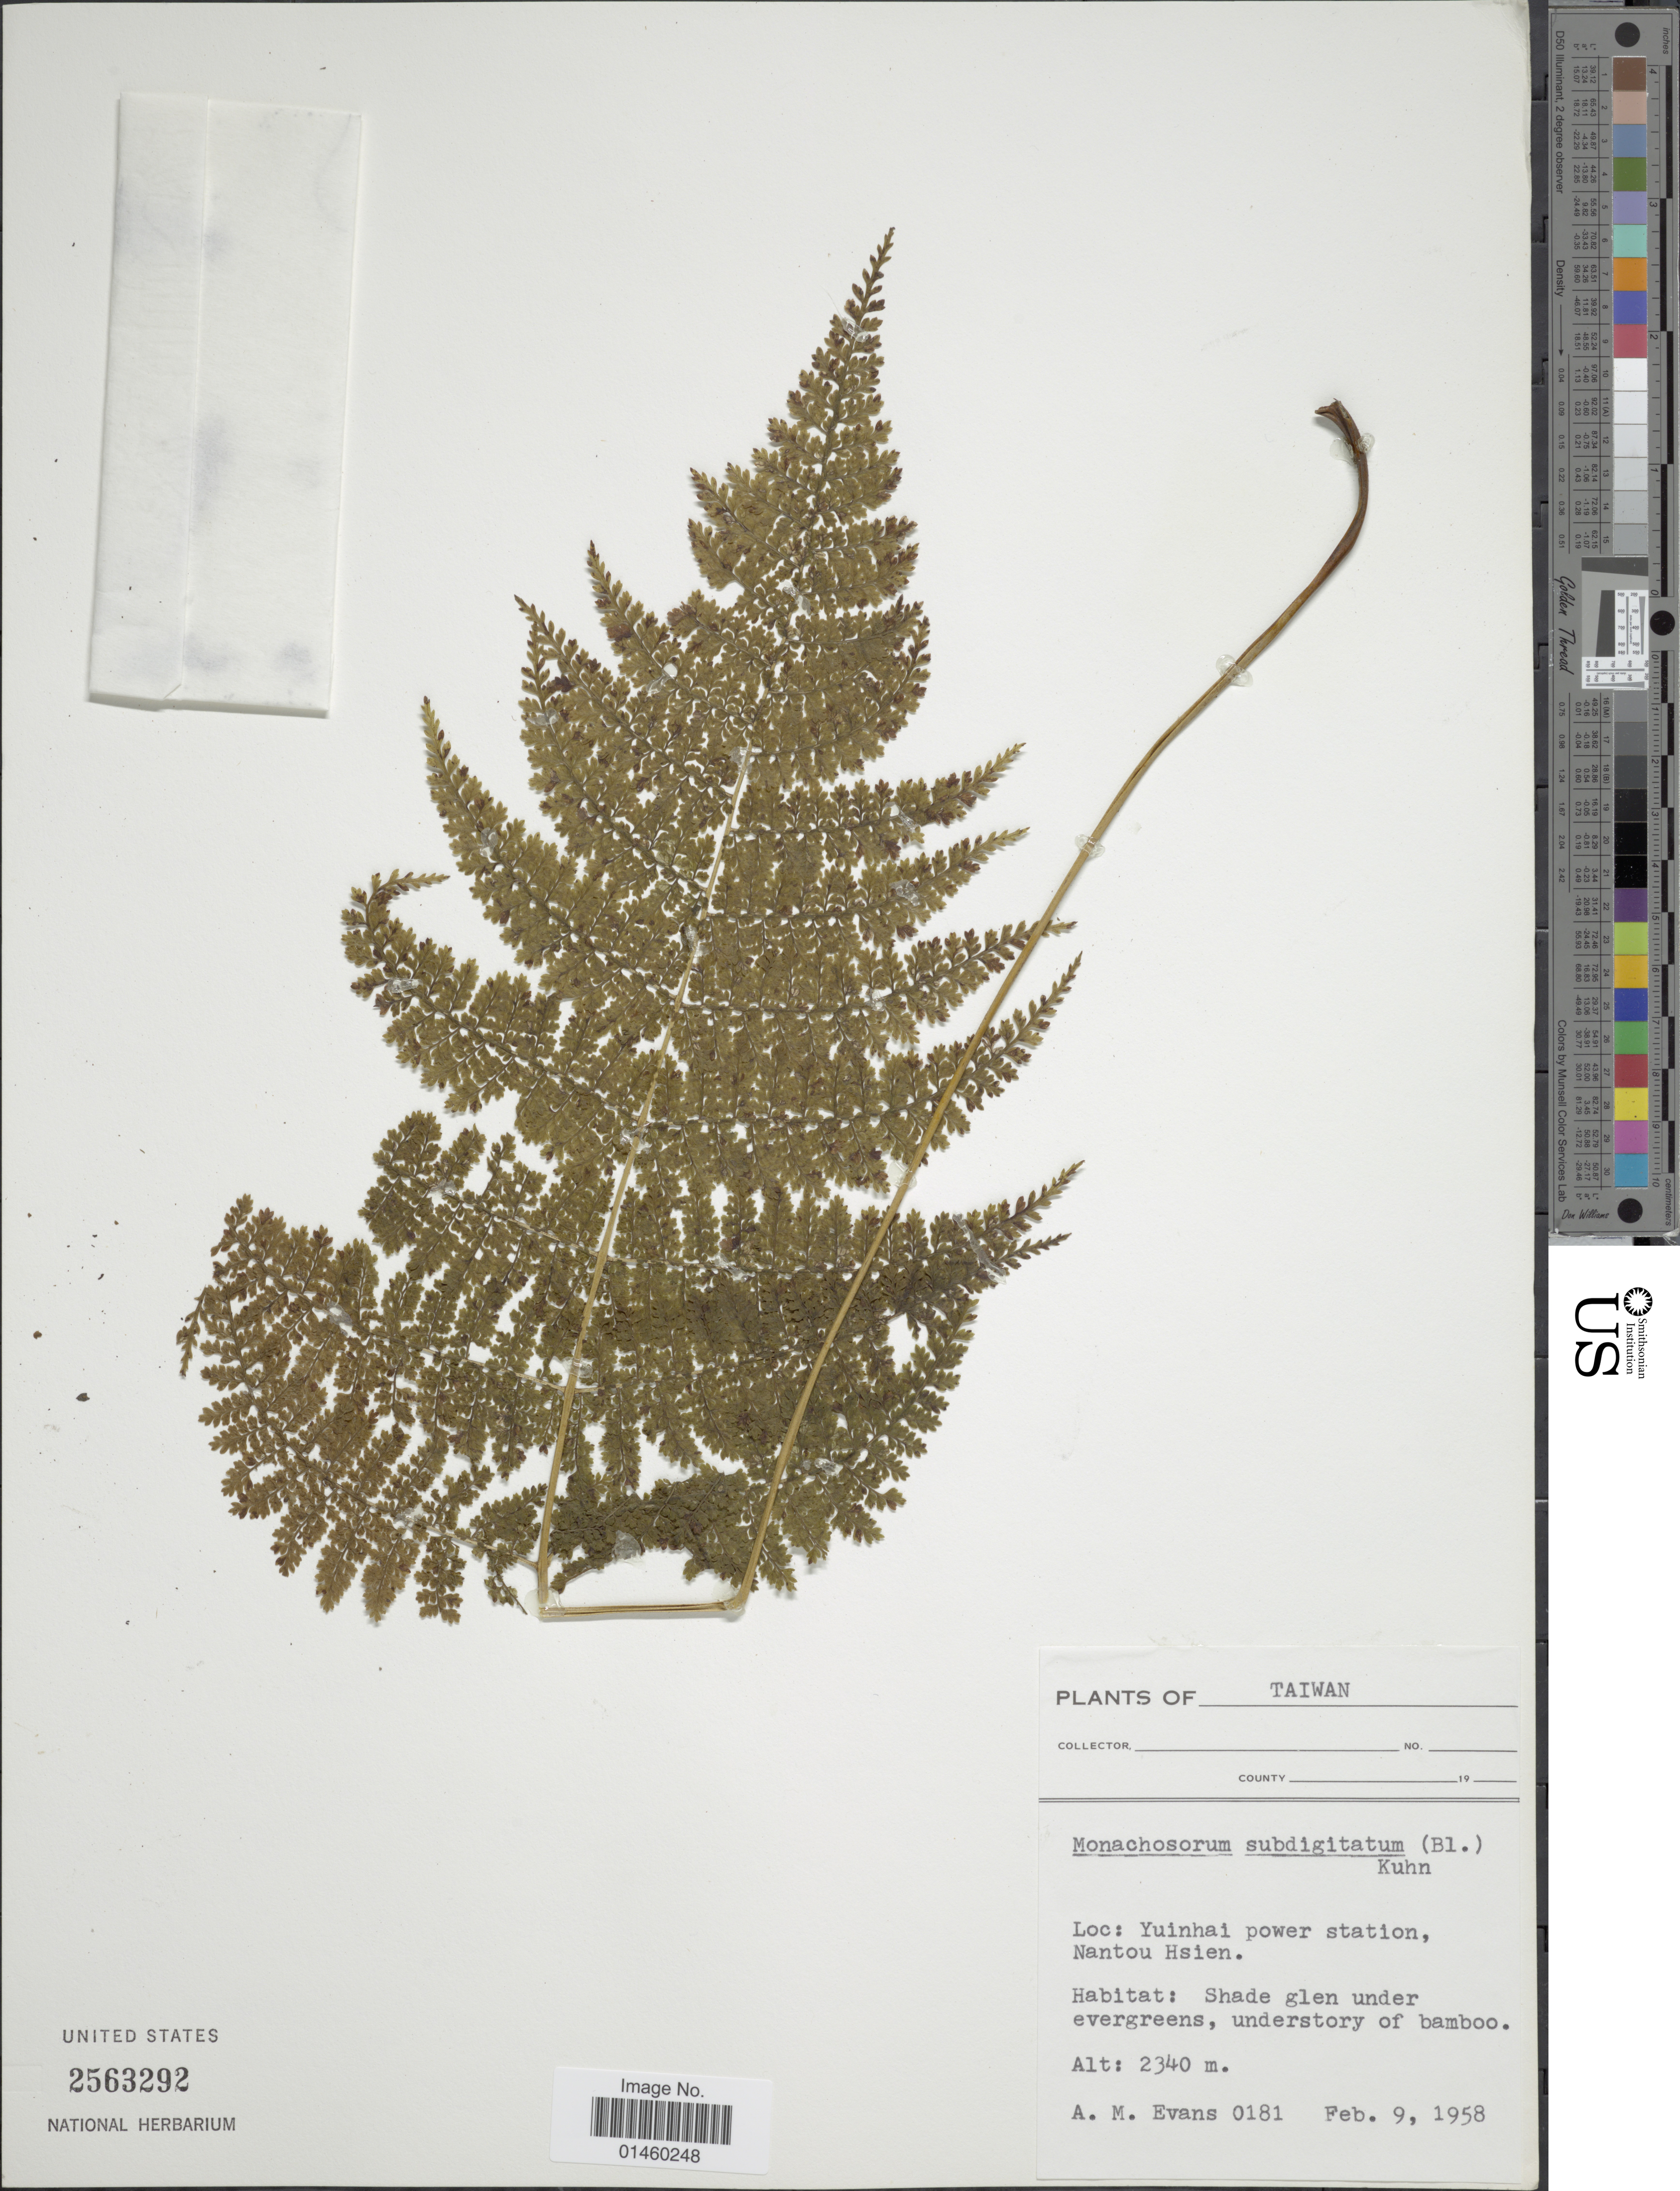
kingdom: Plantae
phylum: Tracheophyta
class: Polypodiopsida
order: Polypodiales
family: Dennstaedtiaceae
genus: Monachosorum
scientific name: Monachosorum subdigitatum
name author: (Blume) Kuhn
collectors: A. M. Evans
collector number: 0181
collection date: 1958-02-09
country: Taiwan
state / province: Nantou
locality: Yuinhai power station, Nantou Hsien.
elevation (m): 2340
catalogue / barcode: US 2563292